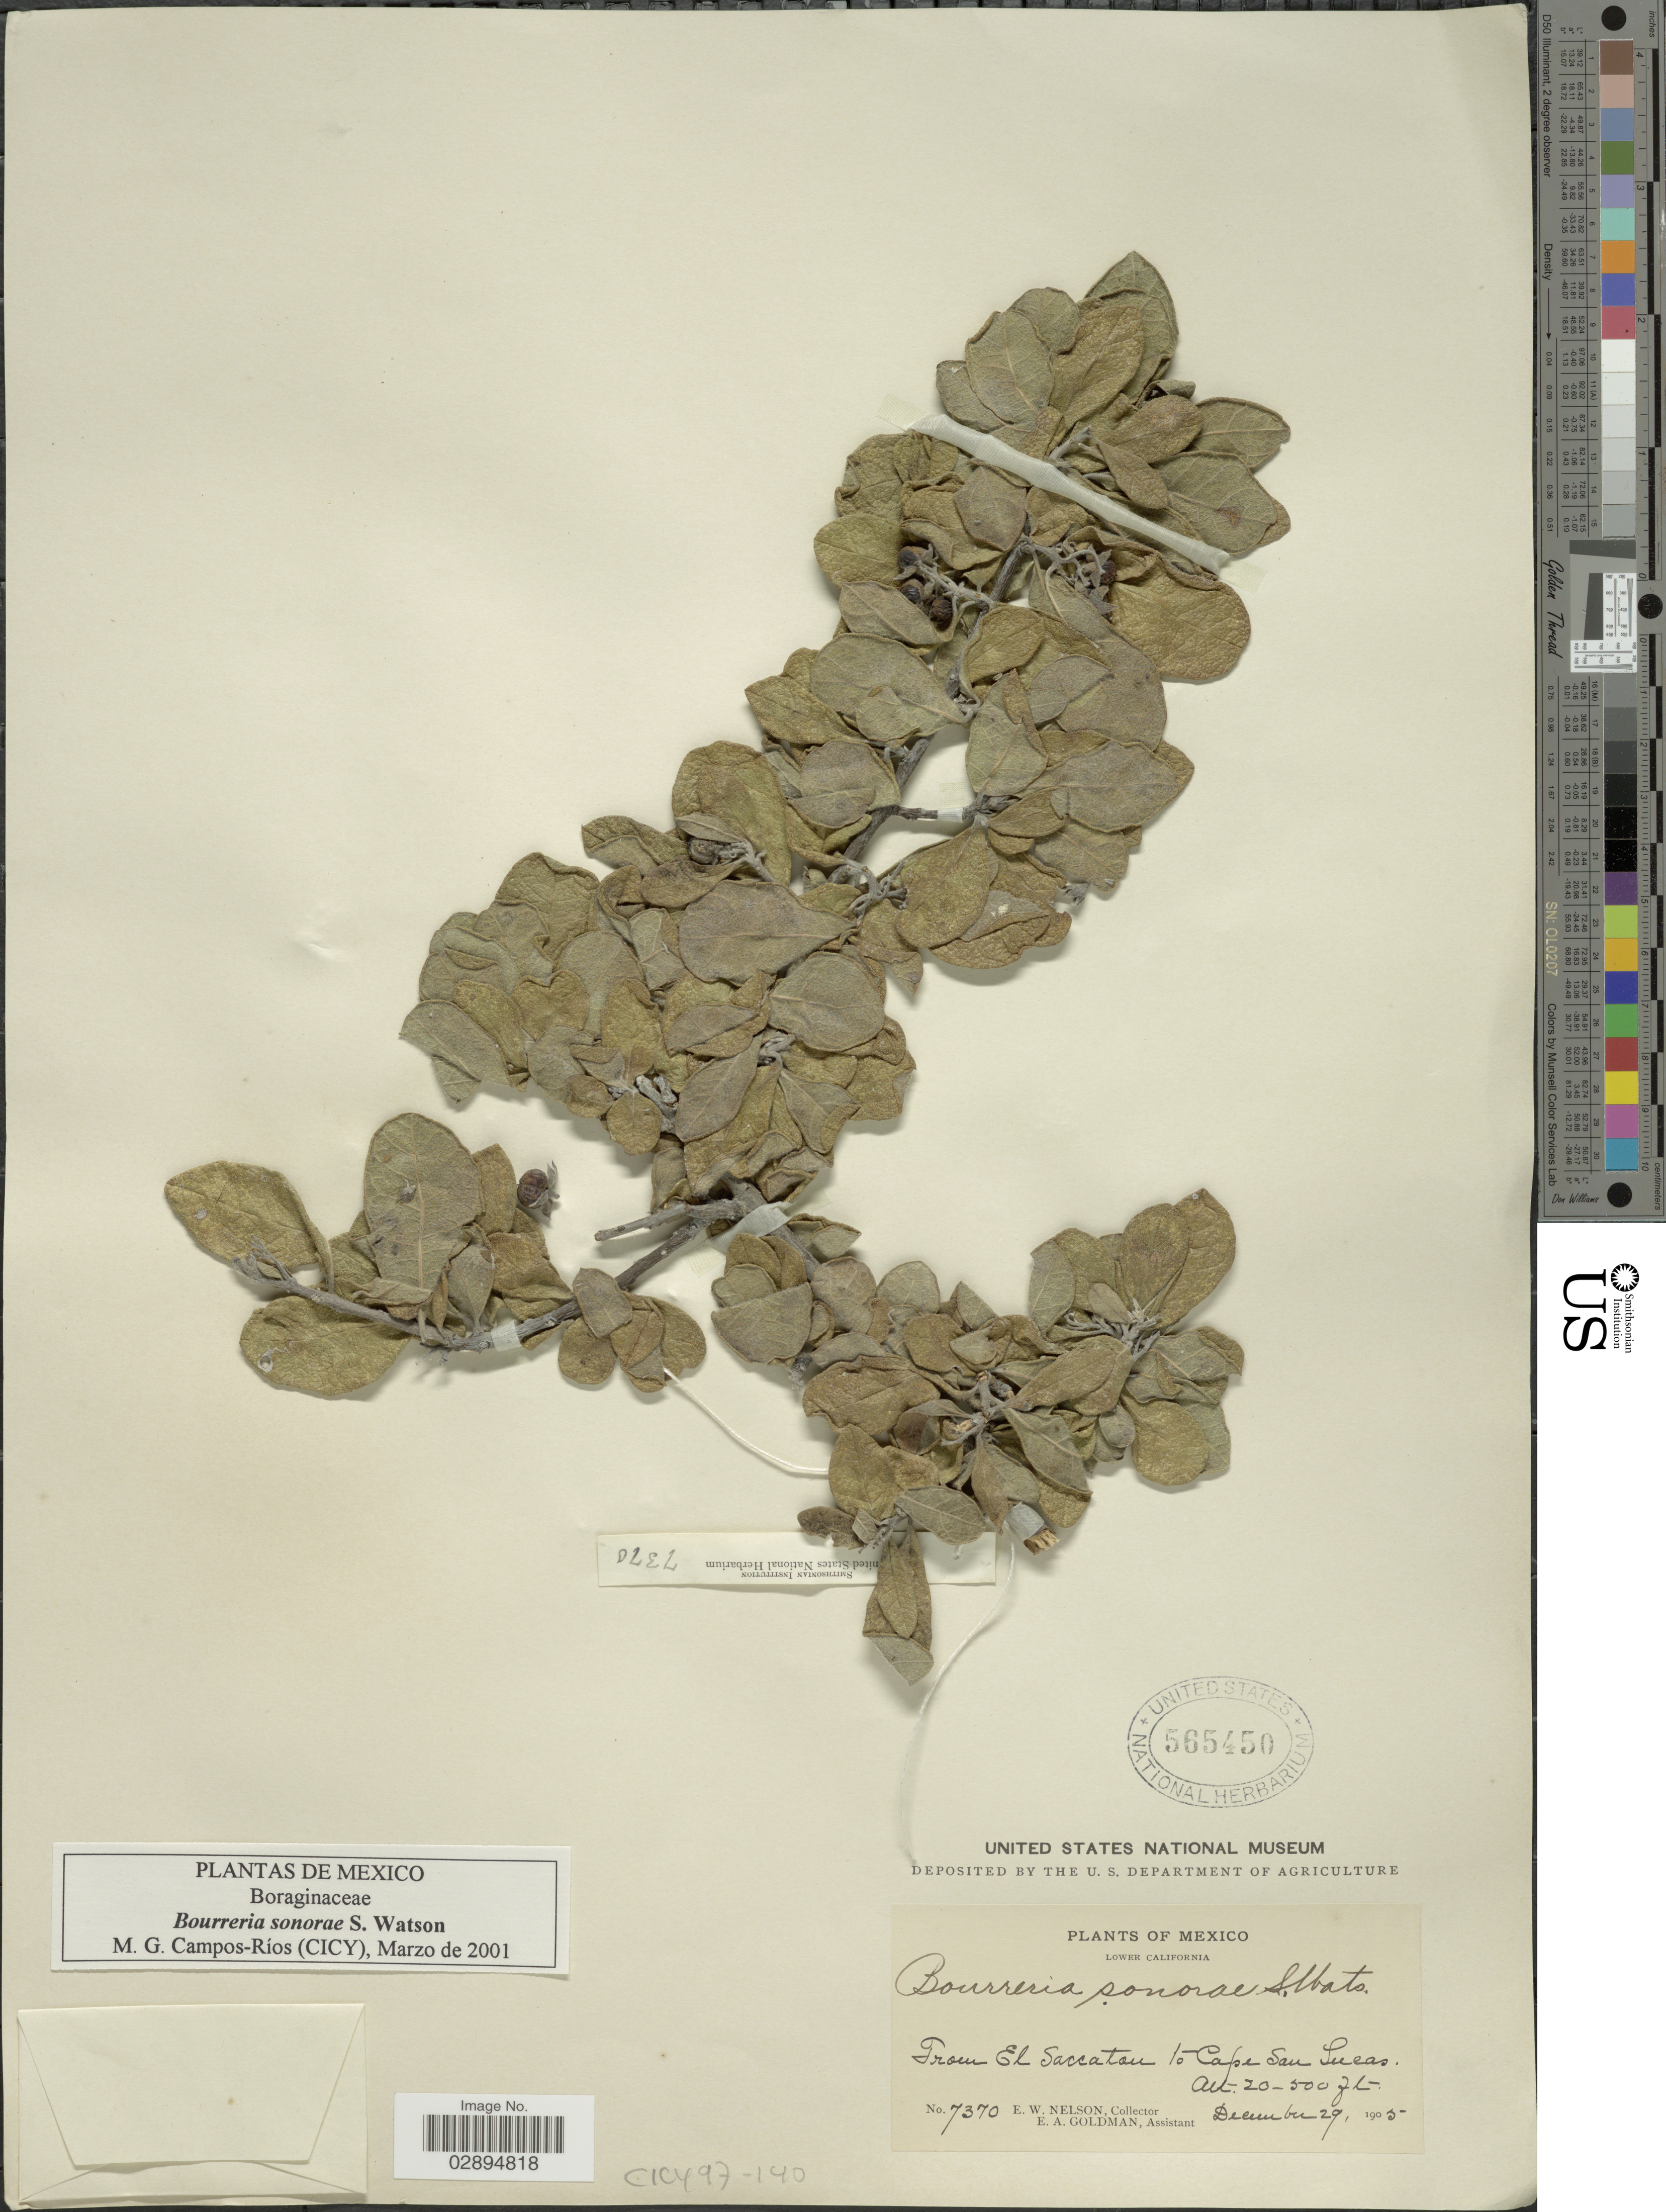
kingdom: Plantae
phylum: Tracheophyta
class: Magnoliopsida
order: Boraginales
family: Ehretiaceae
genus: Bourreria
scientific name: Bourreria sonorae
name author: S. Watson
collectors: E. W. Nelson & E. A. Goldman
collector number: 7370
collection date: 1905-12-29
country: Mexico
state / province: Baja California Sur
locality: Lower California. From El Saccatau to Cape San Lucas.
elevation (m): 6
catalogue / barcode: US 565450